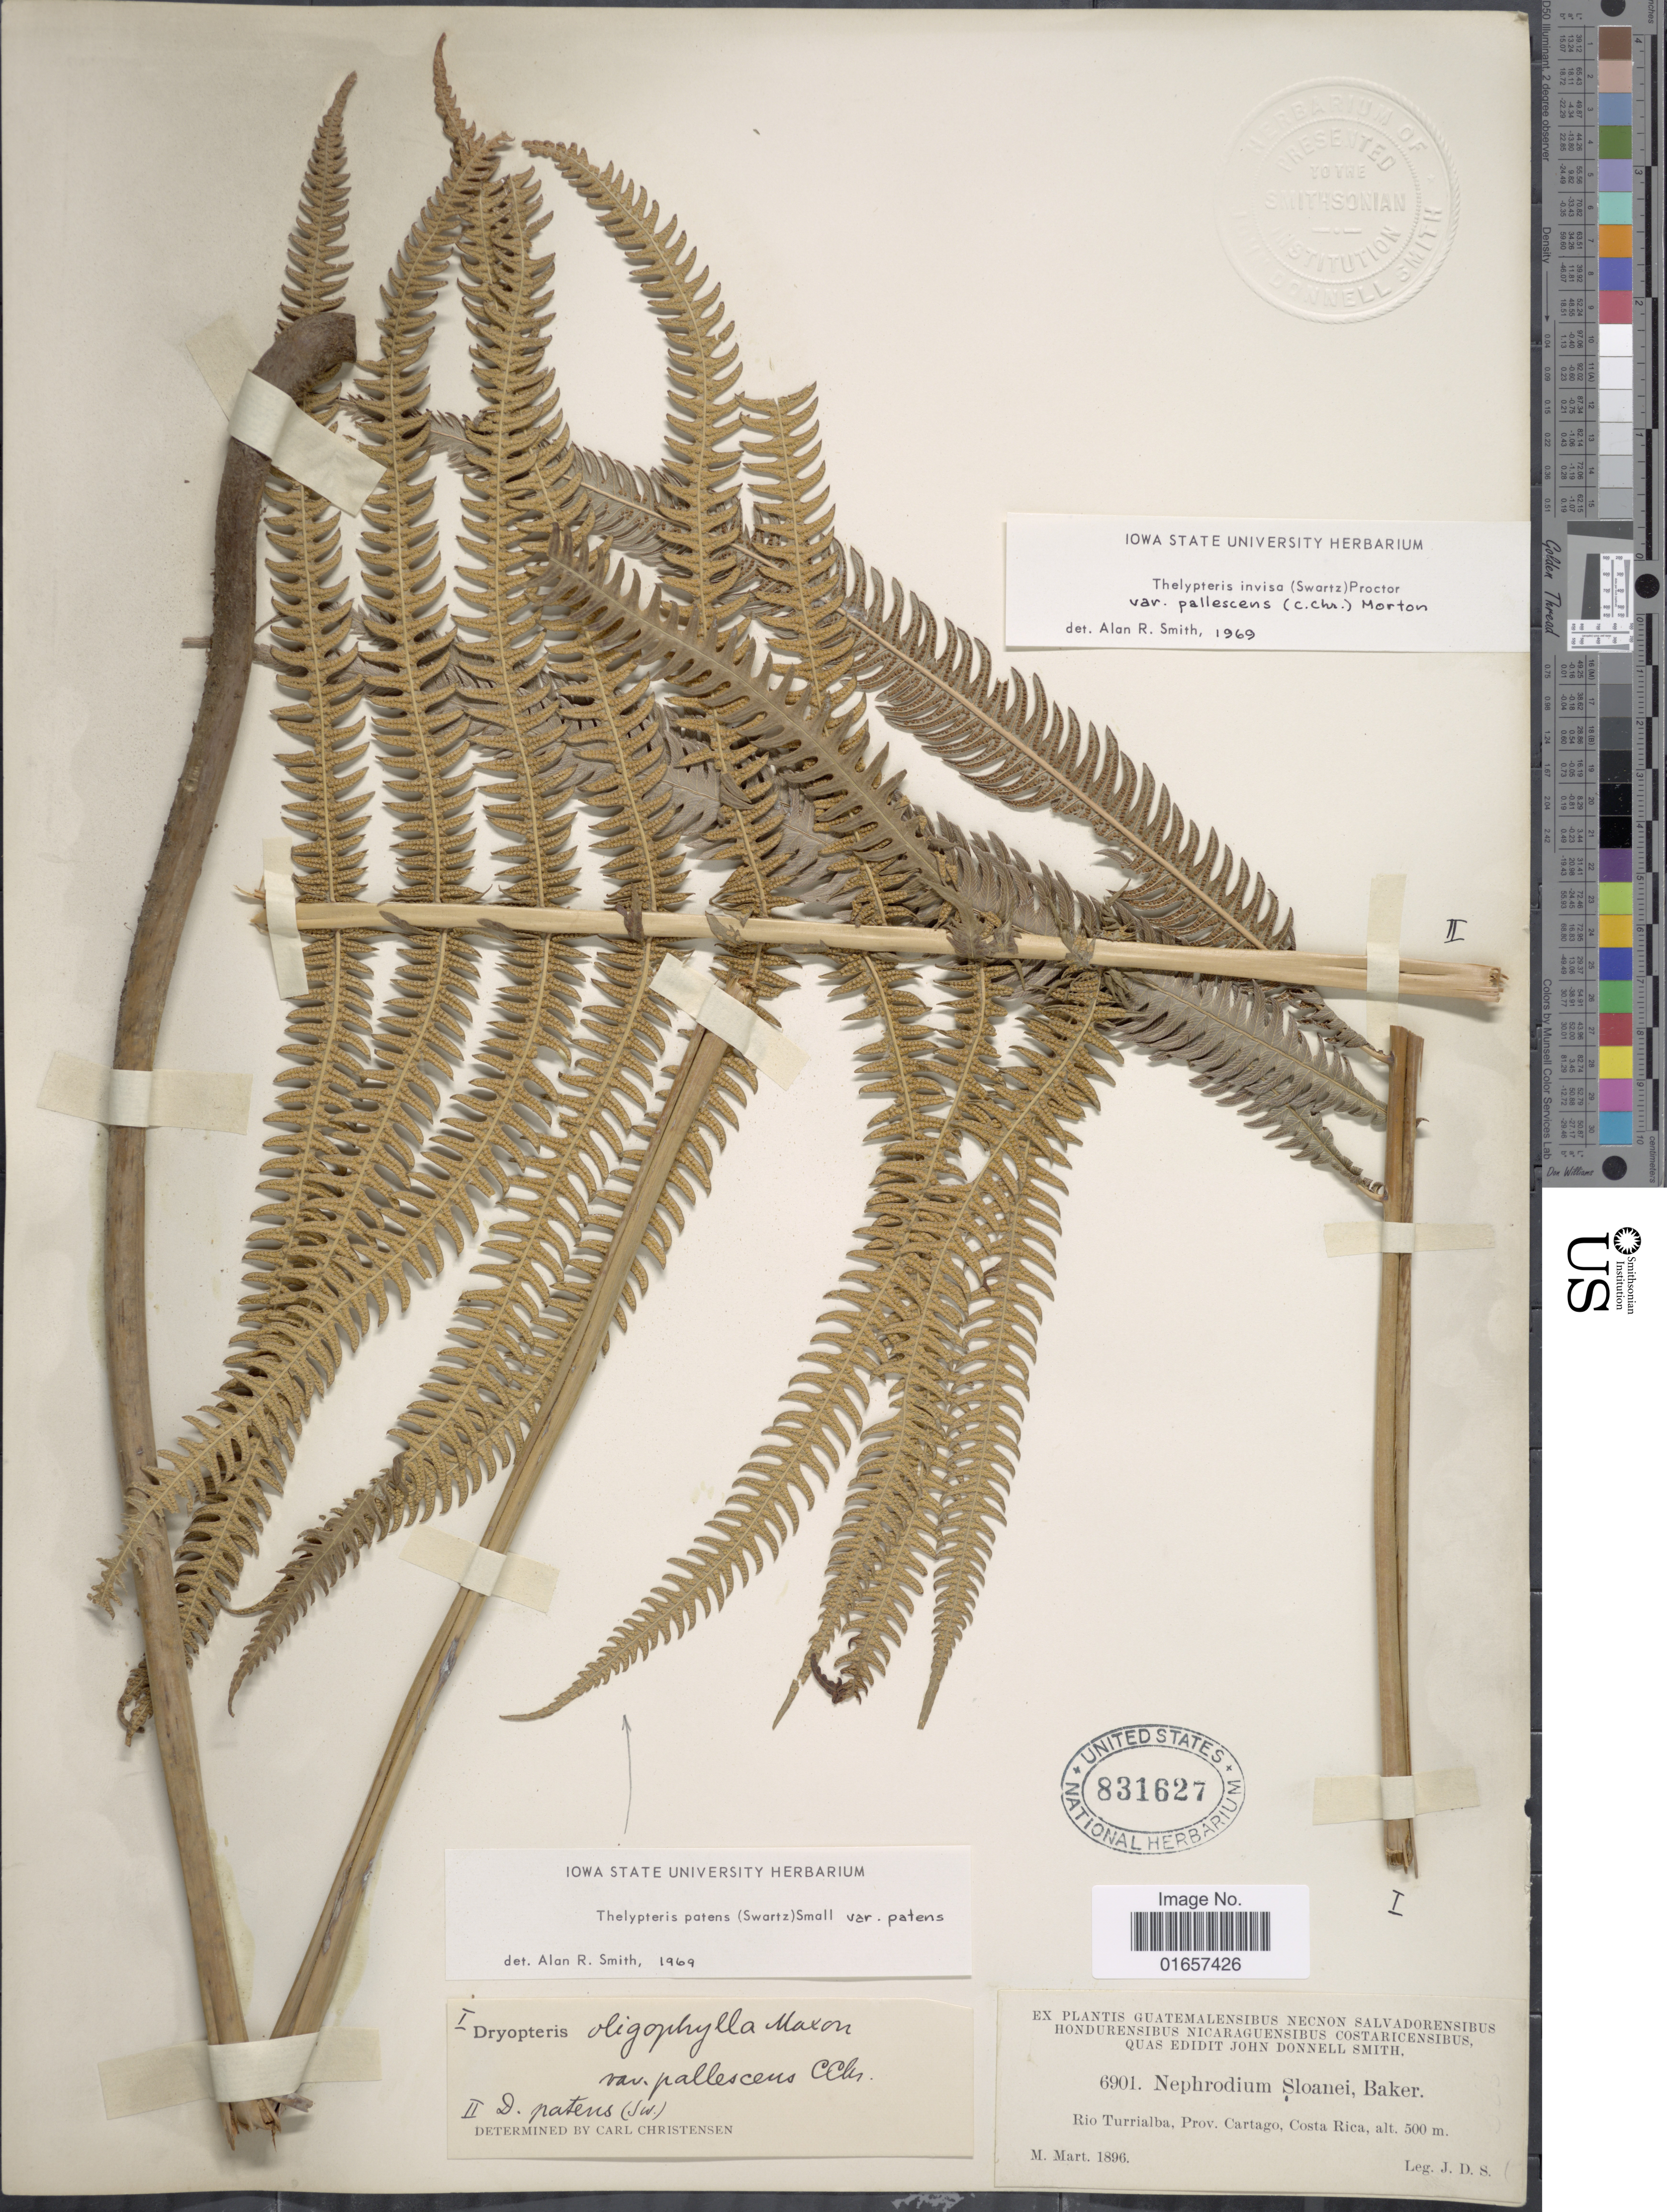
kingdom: Plantae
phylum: Tracheophyta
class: Polypodiopsida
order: Polypodiales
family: Thelypteridaceae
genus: Christella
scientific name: Christella patens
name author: (Sw.) Holttum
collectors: J. Donnell Smith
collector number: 6901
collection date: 1896-03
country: Costa Rica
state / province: Cartago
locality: Costa Rica, Rio Turrialba.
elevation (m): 500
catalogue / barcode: US 831627